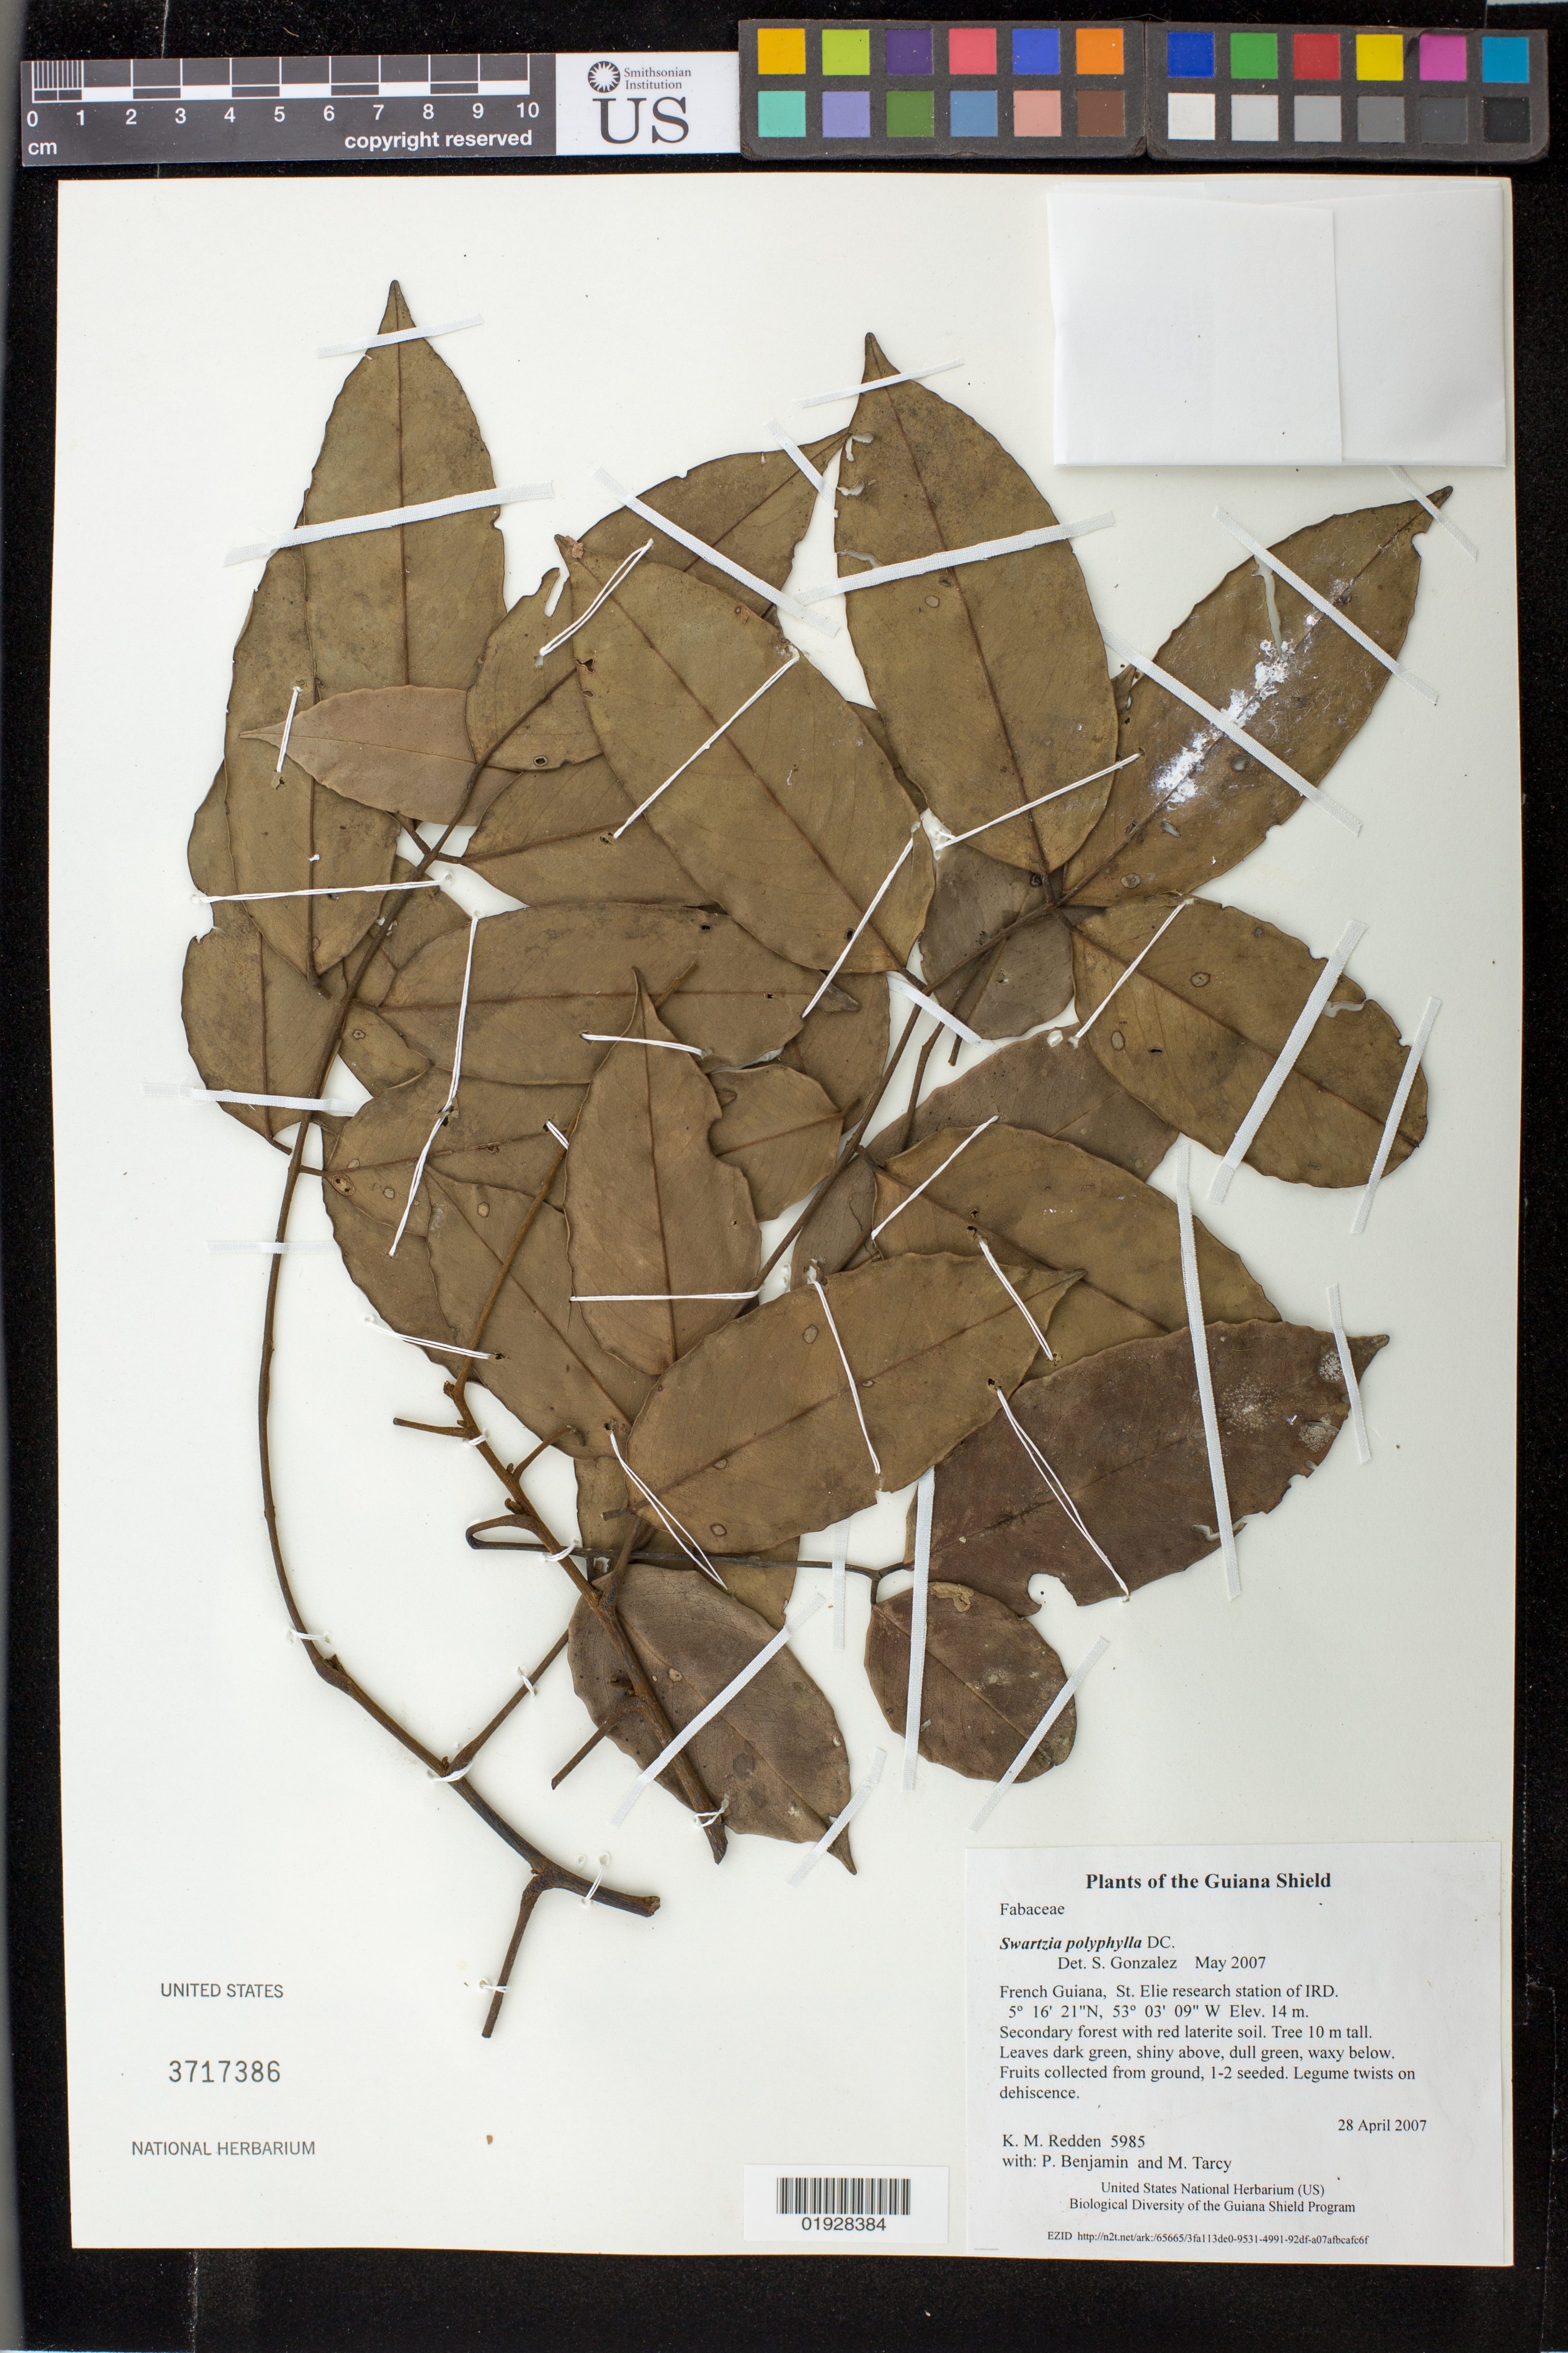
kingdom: Plantae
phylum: Tracheophyta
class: Magnoliopsida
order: Fabales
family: Fabaceae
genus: Swartzia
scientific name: Swartzia polyphylla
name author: DC.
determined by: Gonzalez, Sophie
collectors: K. M. Redden, P. Benjamin & M. Tarcy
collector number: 5985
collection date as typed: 28 April 2007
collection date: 2007-04-28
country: French Guiana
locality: St. Elie research station of IRD.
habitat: Secondary forest with red laterite soil.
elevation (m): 14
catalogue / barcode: US 3717386